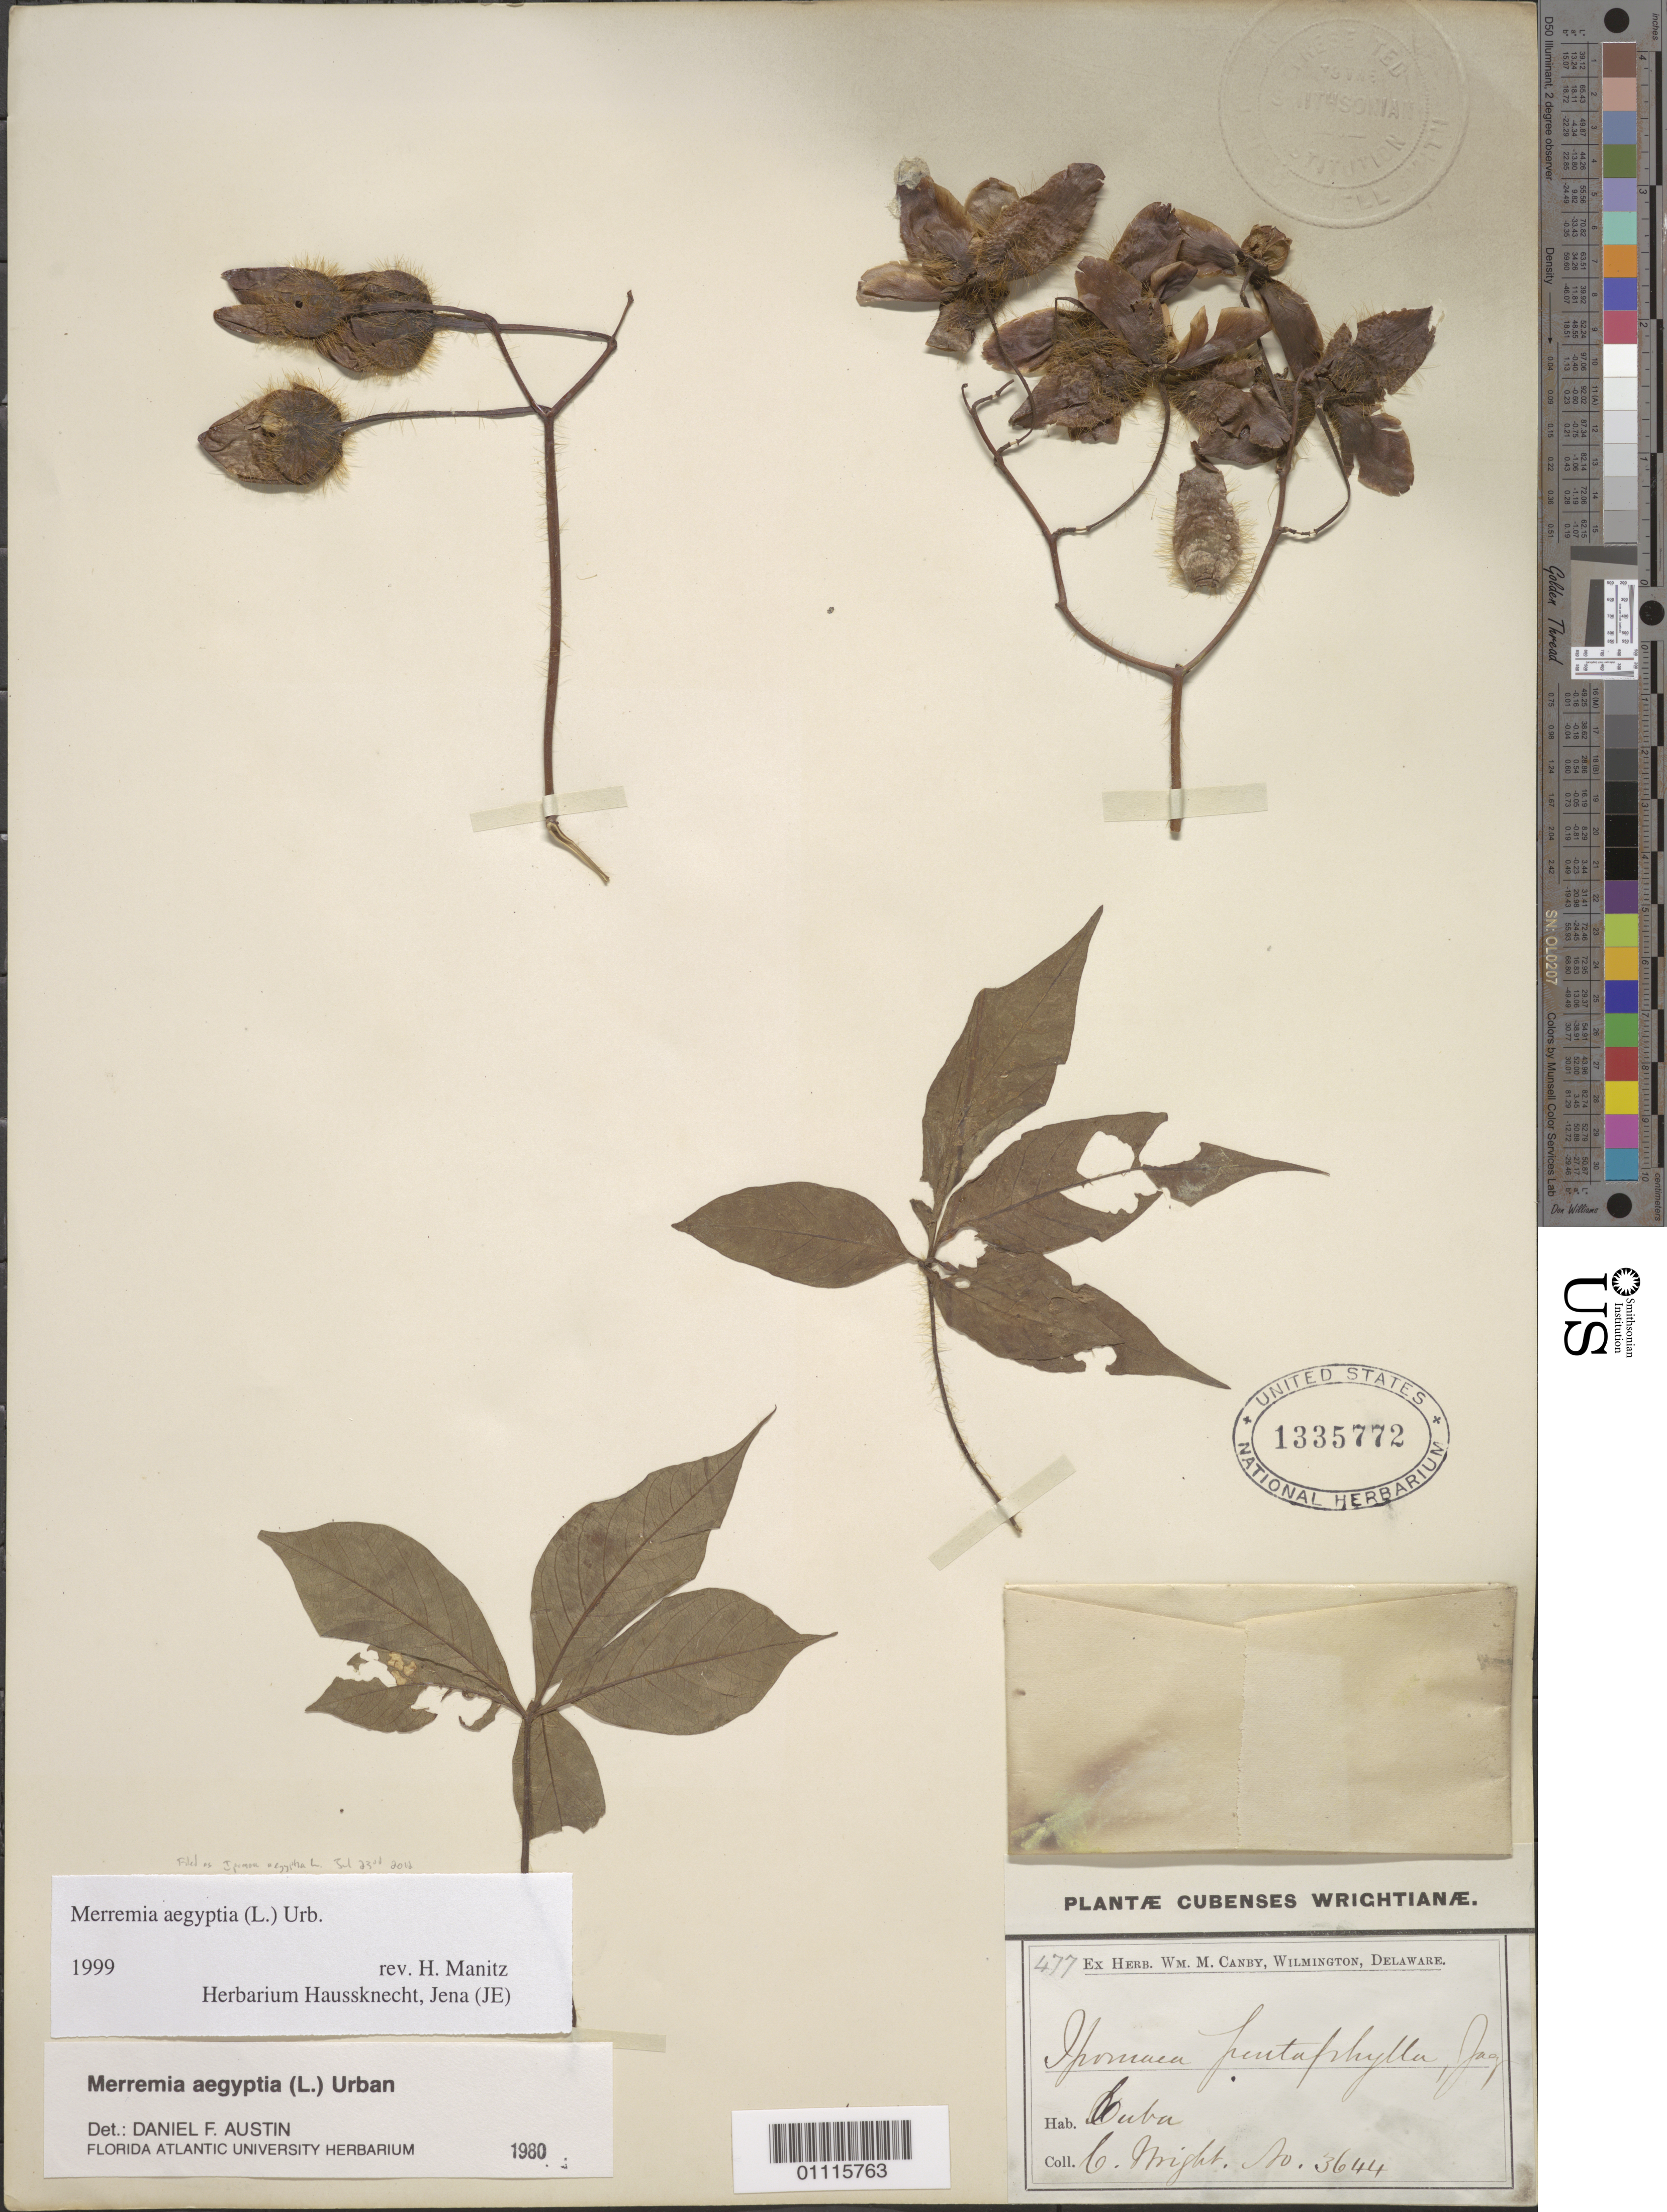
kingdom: Plantae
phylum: Tracheophyta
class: Magnoliopsida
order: Solanales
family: Convolvulaceae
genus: Distimake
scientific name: Distimake aegyptius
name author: (L.) A. R. Simões & Staples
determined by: Strong, Mark T., (BOT), Smithsonian Institution - National Museum of Natural History (UNITED STATES)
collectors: C. Wright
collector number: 3644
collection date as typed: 1800 to 1899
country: Cuba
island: Cuba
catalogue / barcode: US 1335772